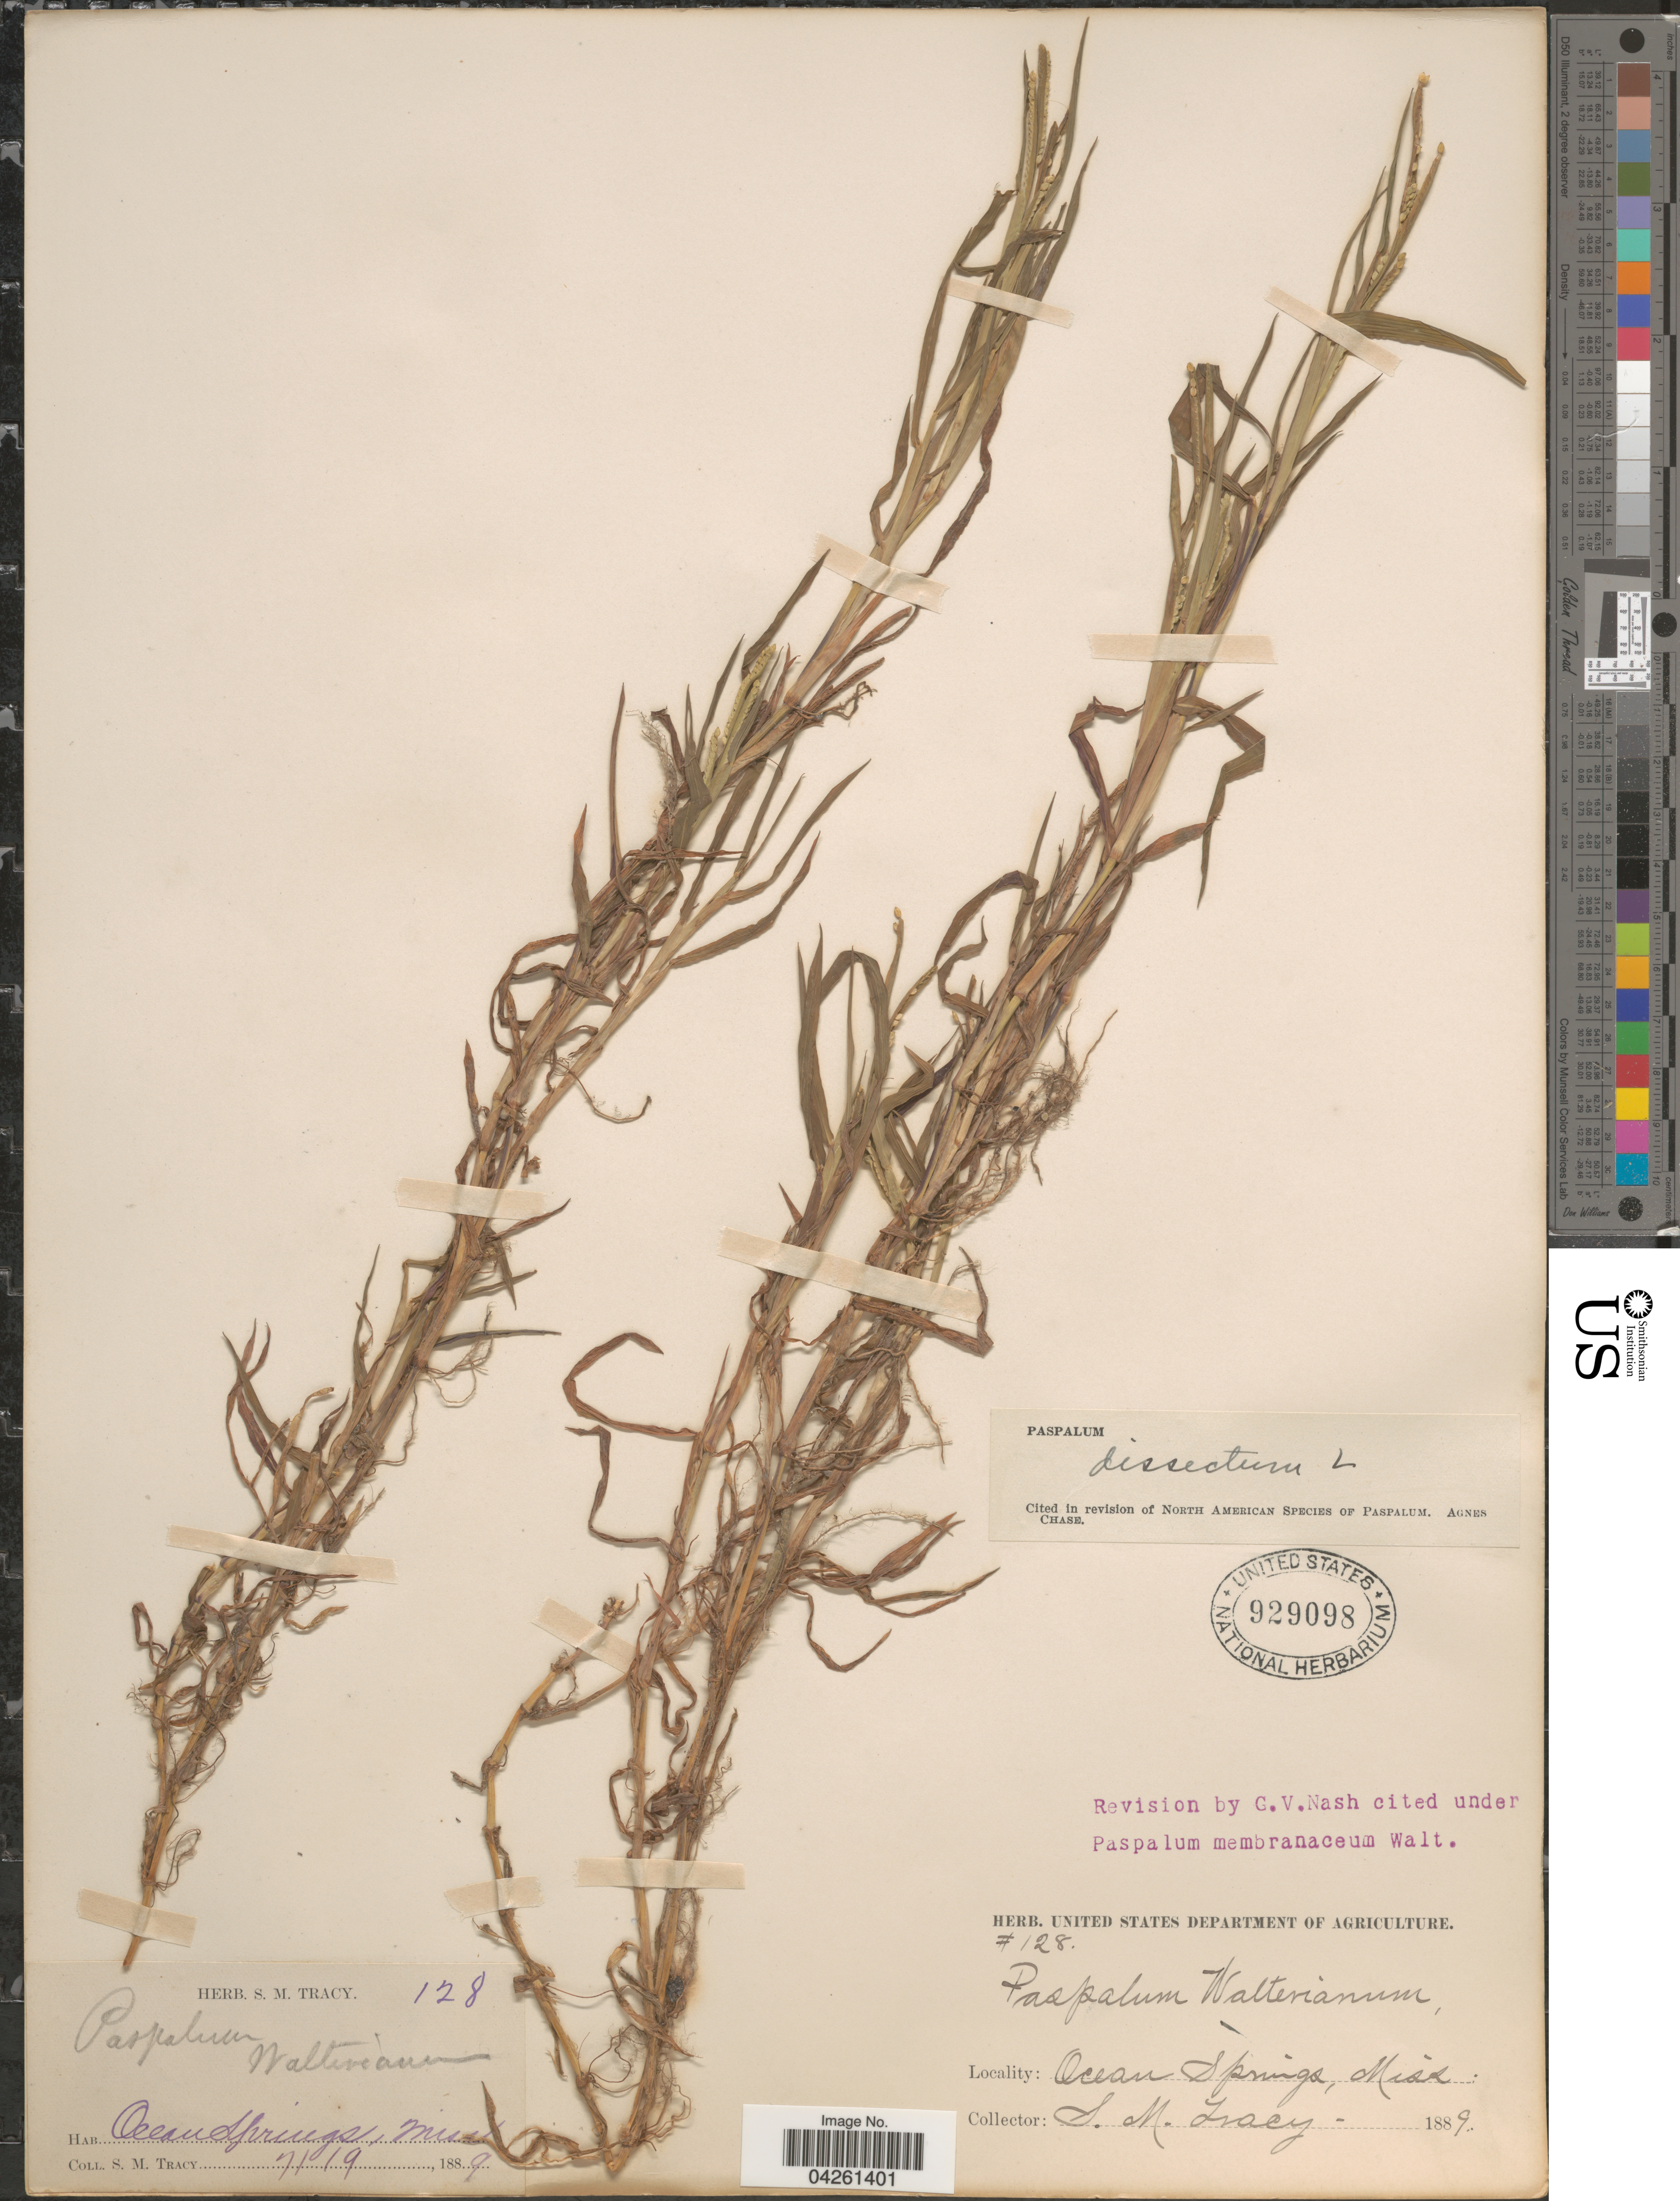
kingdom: Plantae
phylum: Tracheophyta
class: Liliopsida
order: Poales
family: Poaceae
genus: Paspalum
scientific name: Paspalum dissectum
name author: (L.) L.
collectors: S. M. Tracy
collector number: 128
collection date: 1889-07-19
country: United States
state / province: Mississippi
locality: Ocean Springs.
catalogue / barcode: US 929098